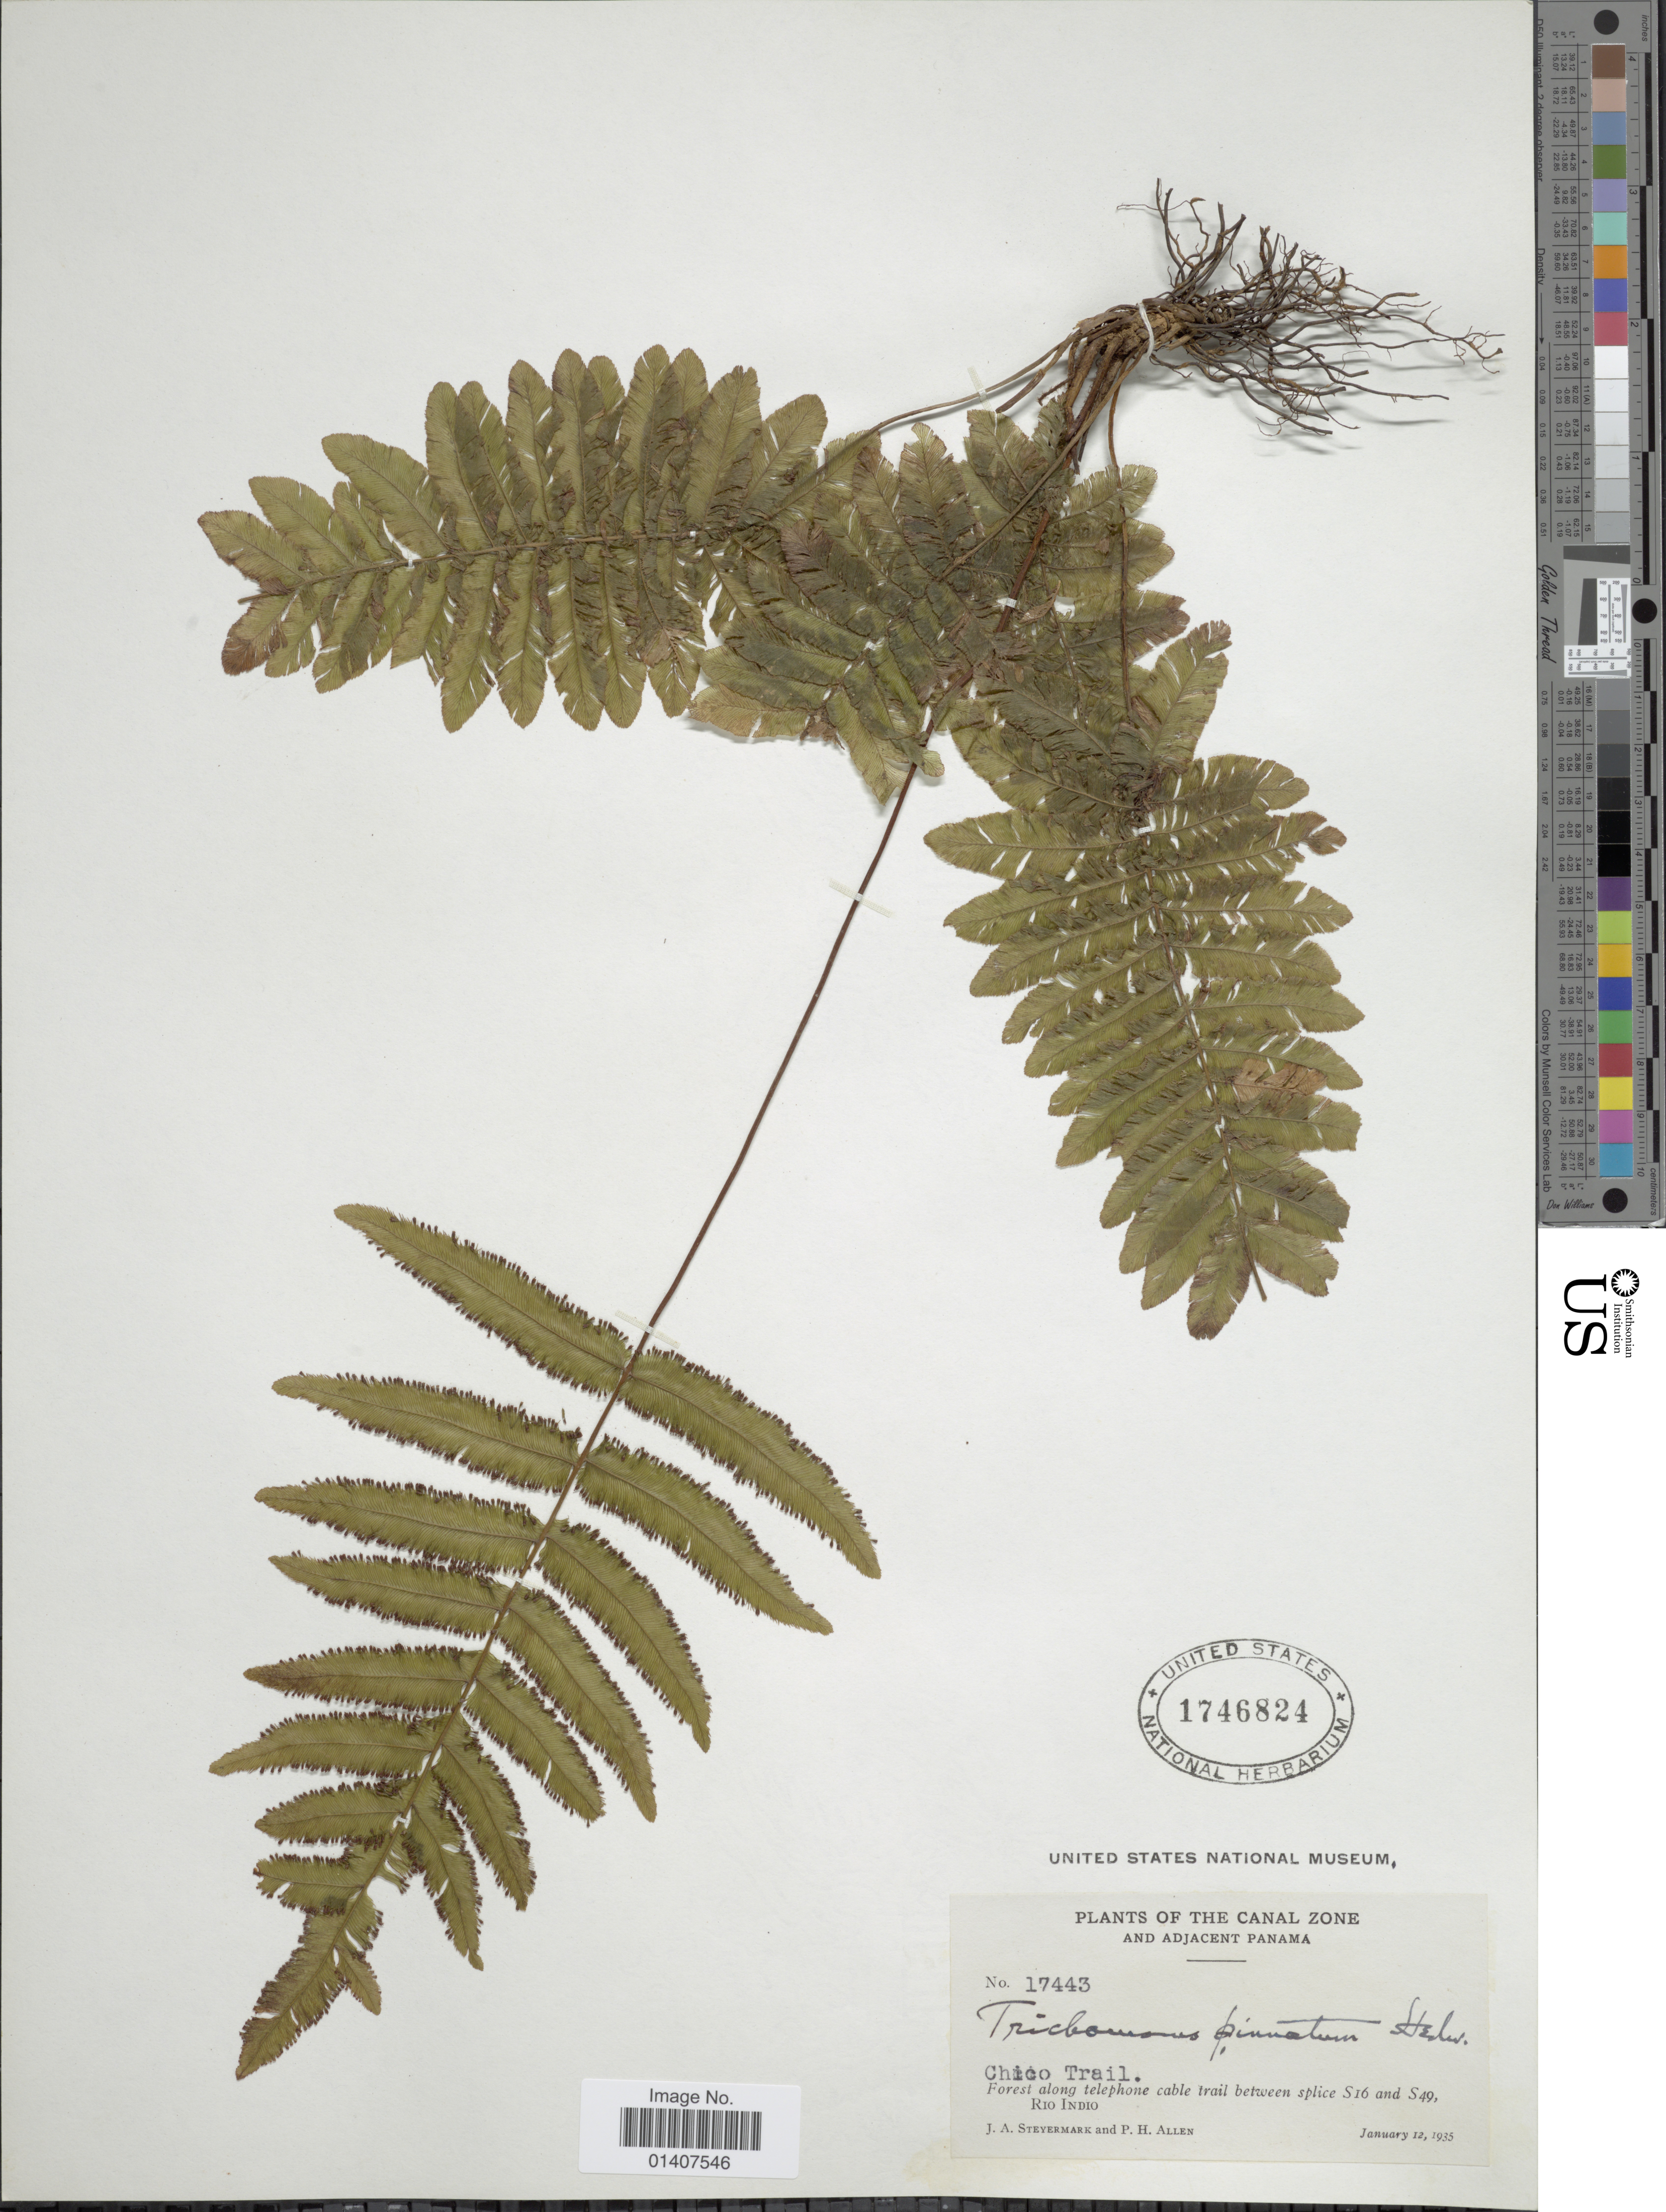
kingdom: Plantae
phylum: Tracheophyta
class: Polypodiopsida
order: Hymenophyllales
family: Hymenophyllaceae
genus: Trichomanes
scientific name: Trichomanes pinnatum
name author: Hedw.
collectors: J. Steyermark & P. H. Allen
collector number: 17443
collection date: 1935-01-12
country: Panama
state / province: Colón / Panamá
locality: The Canal Zone, and Adjacent Panama, Chico trail, forest along telephone cable trail between splice S16 and S49 Rio Indio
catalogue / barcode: US 1746824